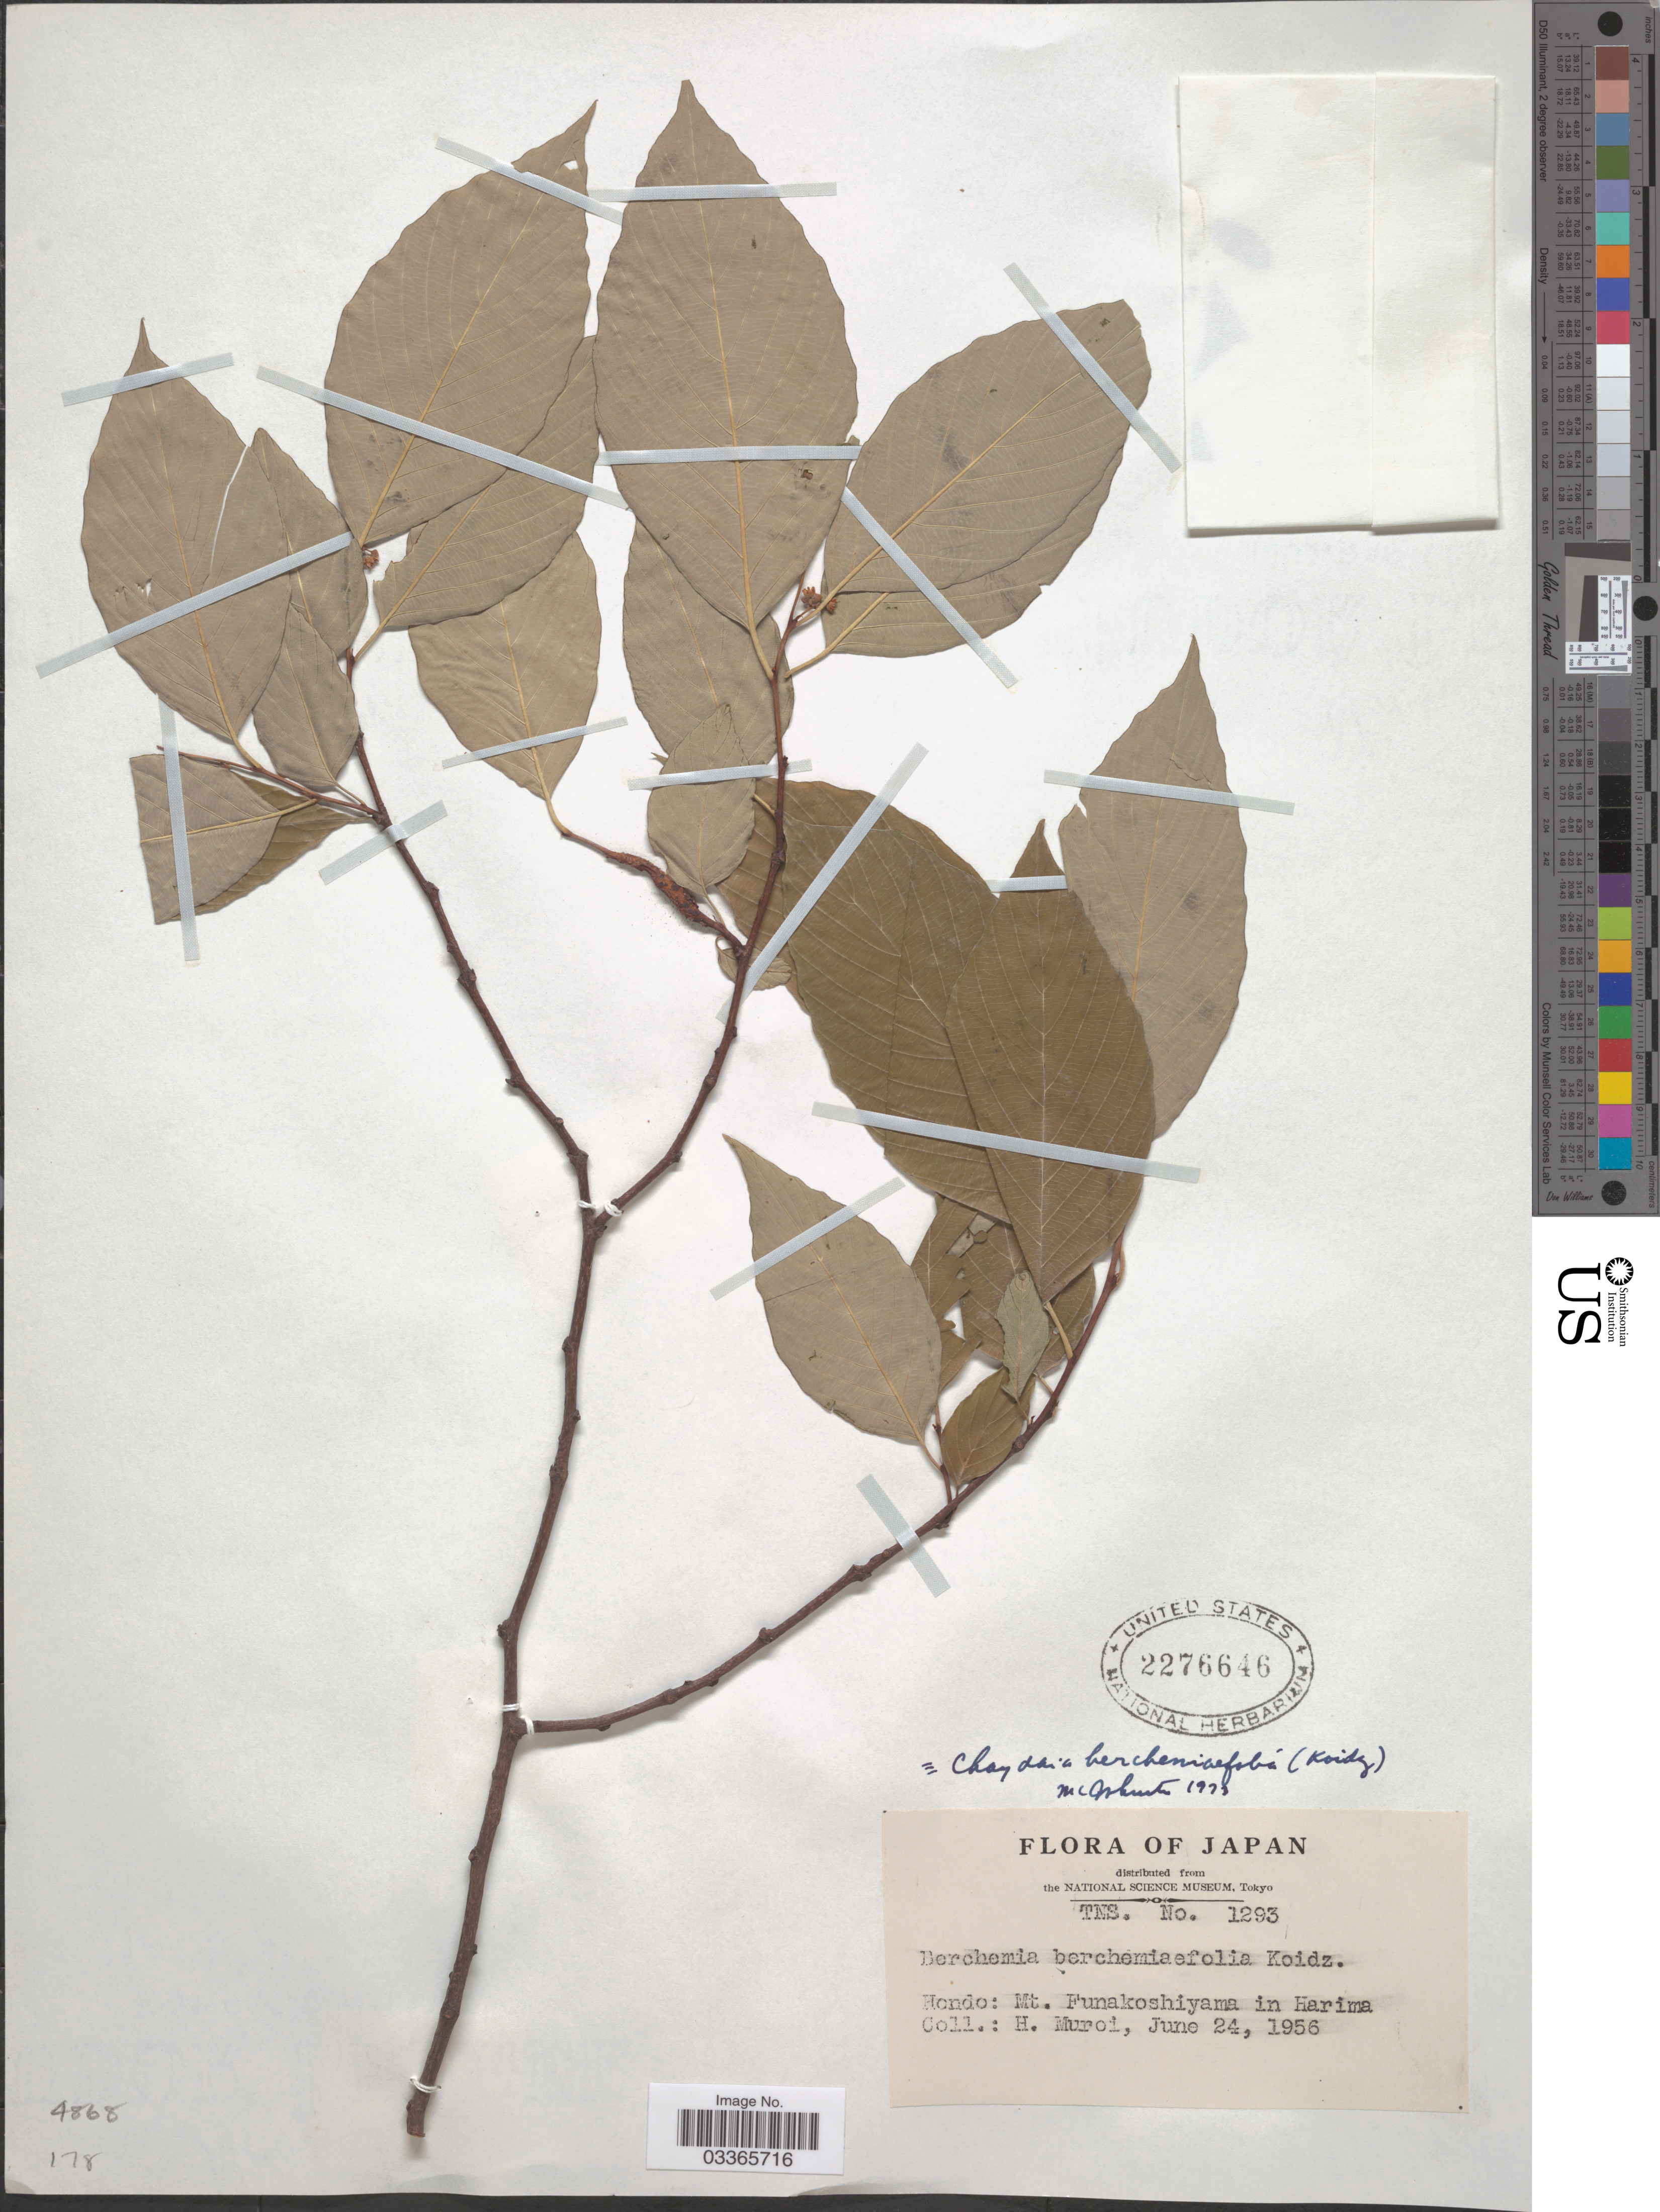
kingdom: Plantae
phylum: Tracheophyta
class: Magnoliopsida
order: Rosales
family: Rhamnaceae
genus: Berchemiella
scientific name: Berchemiella berchemiifolia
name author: (Makino) Nakai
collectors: H. Muroi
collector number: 1293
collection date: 1956-06-24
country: Japan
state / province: Tokyo, Federal City of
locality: Hondo: Mt. Funakoshiyama in Harima.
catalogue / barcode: US 2276646